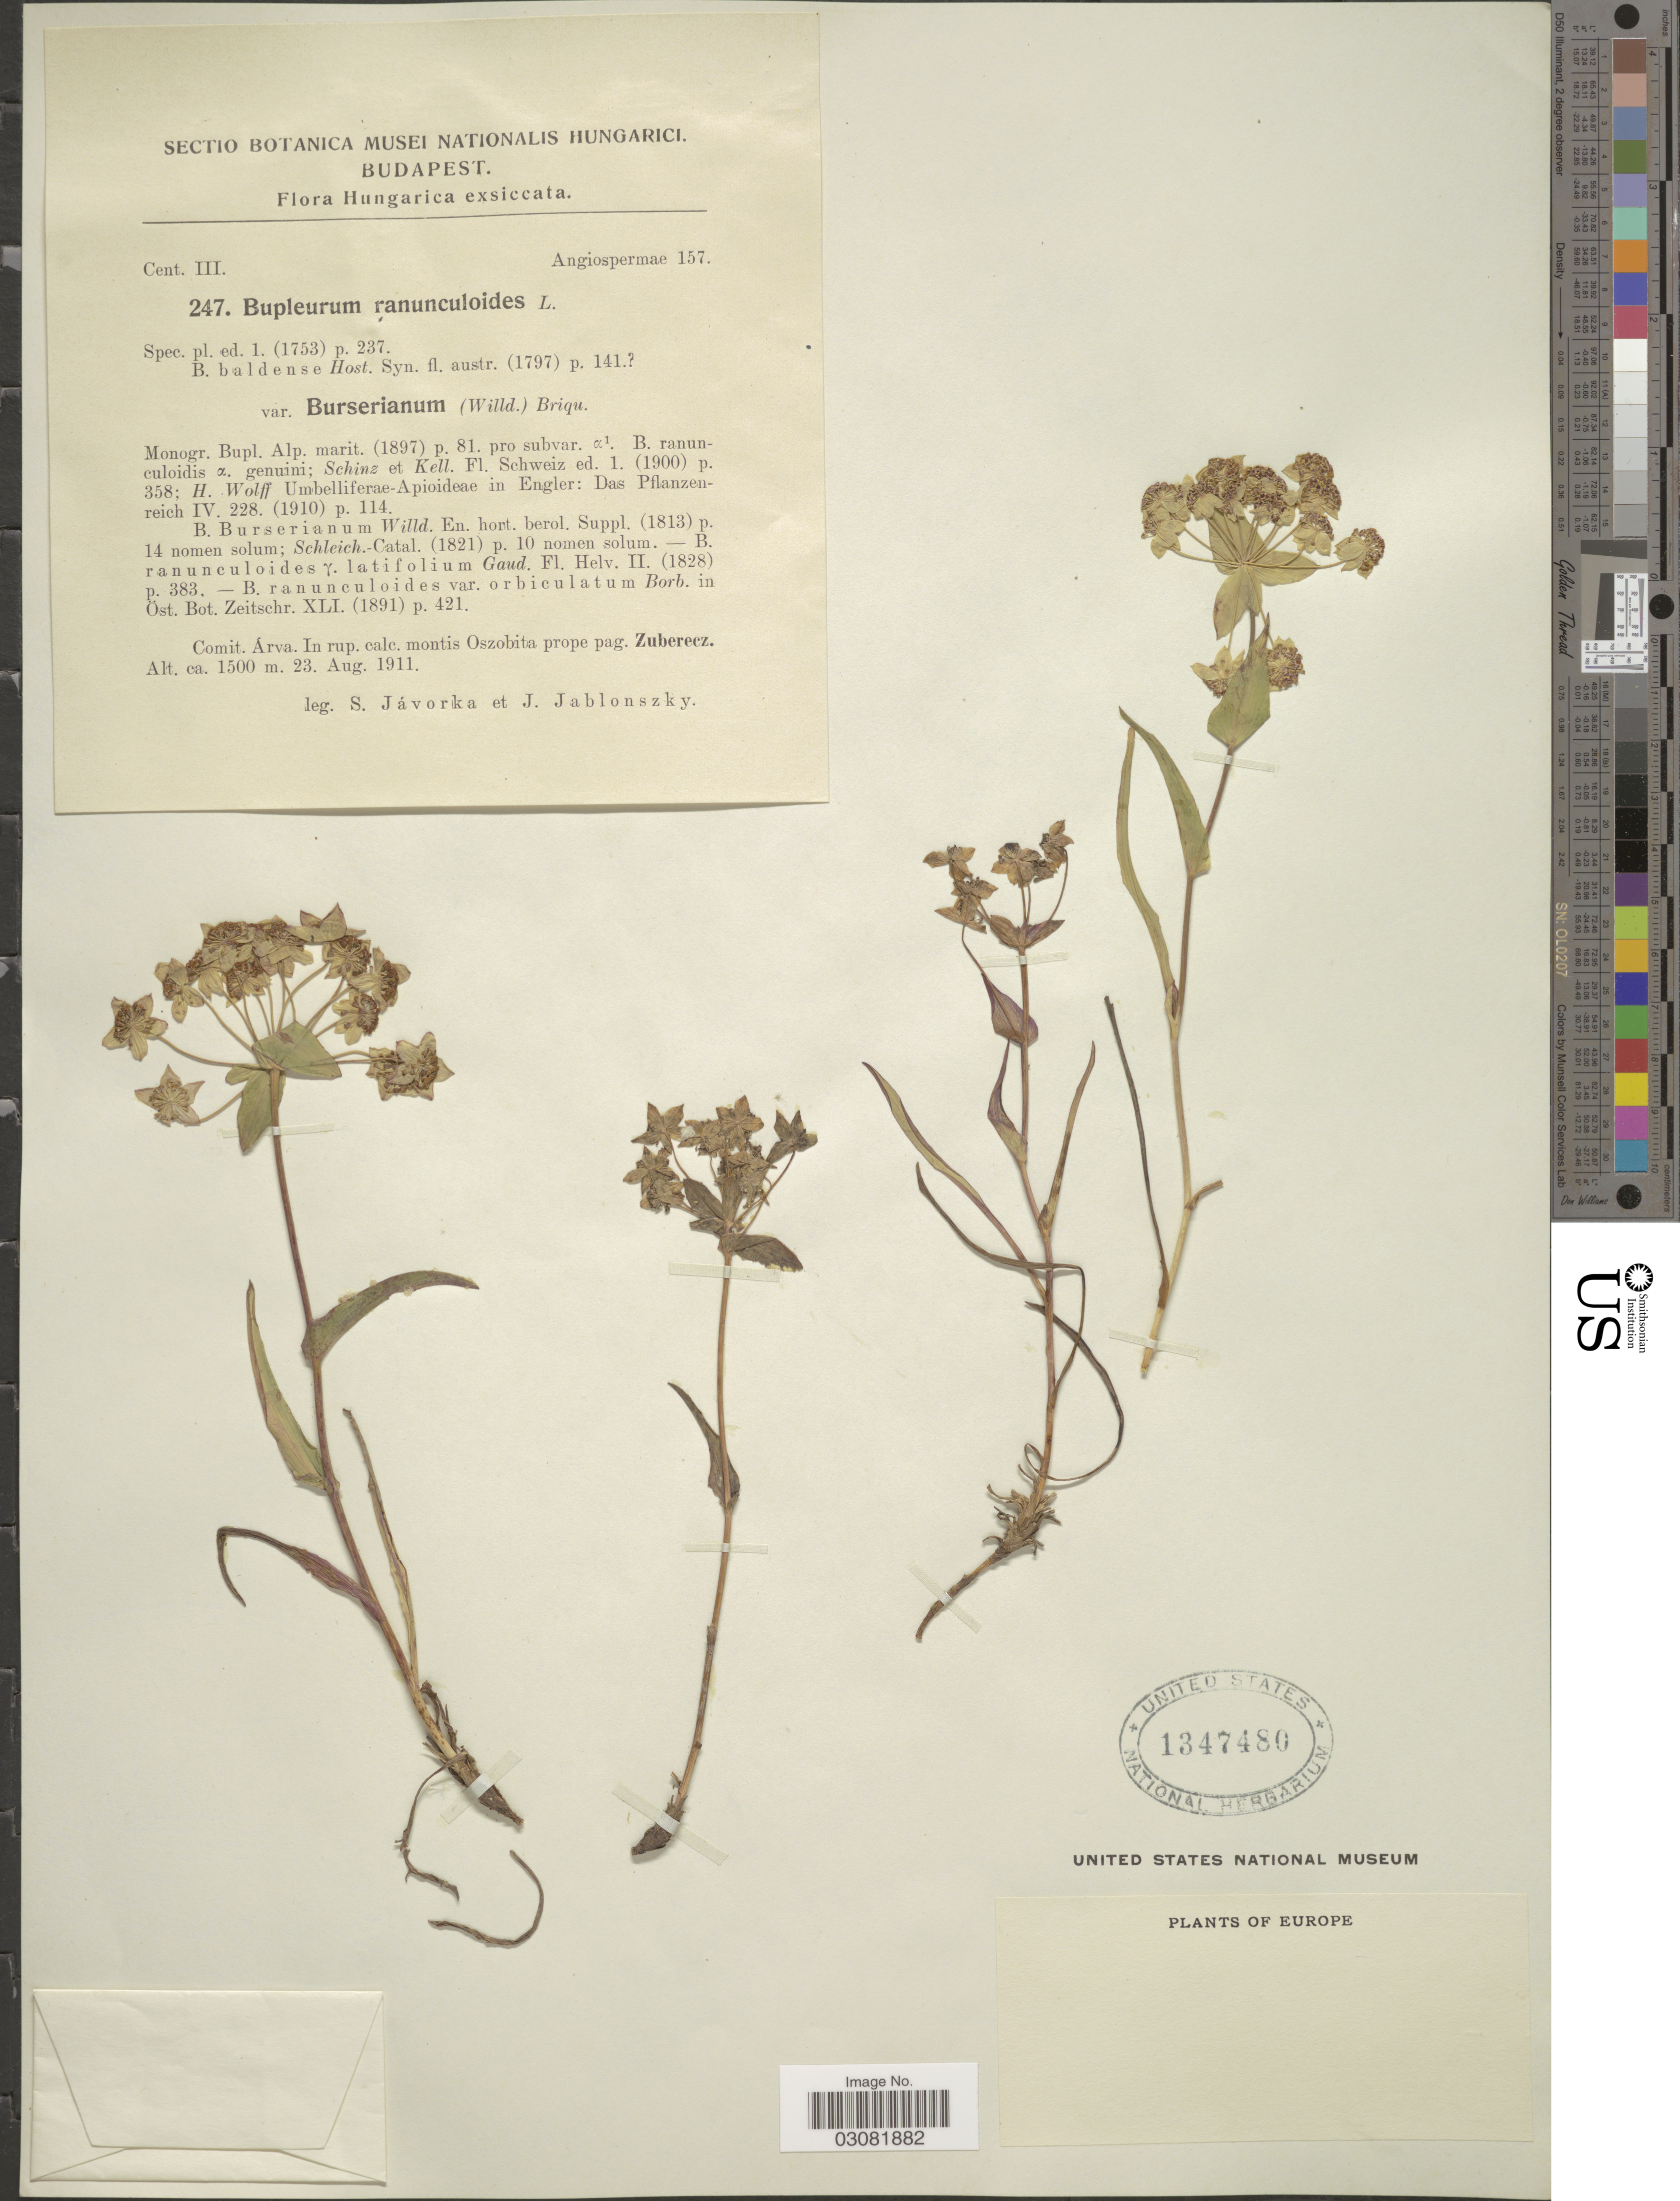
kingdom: Plantae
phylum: Tracheophyta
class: Magnoliopsida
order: Apiales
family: Apiaceae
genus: Bupleurum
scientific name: Bupleurum ranunculoides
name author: L.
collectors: S. Javorka & J. Jablonszky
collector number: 247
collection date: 1911-08-23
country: Hungary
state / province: Budapest, Capital District of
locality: Hungarica. Comit. Árva. in rup. calc. montis Oszobita prope pag. Zuberecz.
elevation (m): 1500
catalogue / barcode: US 1347480